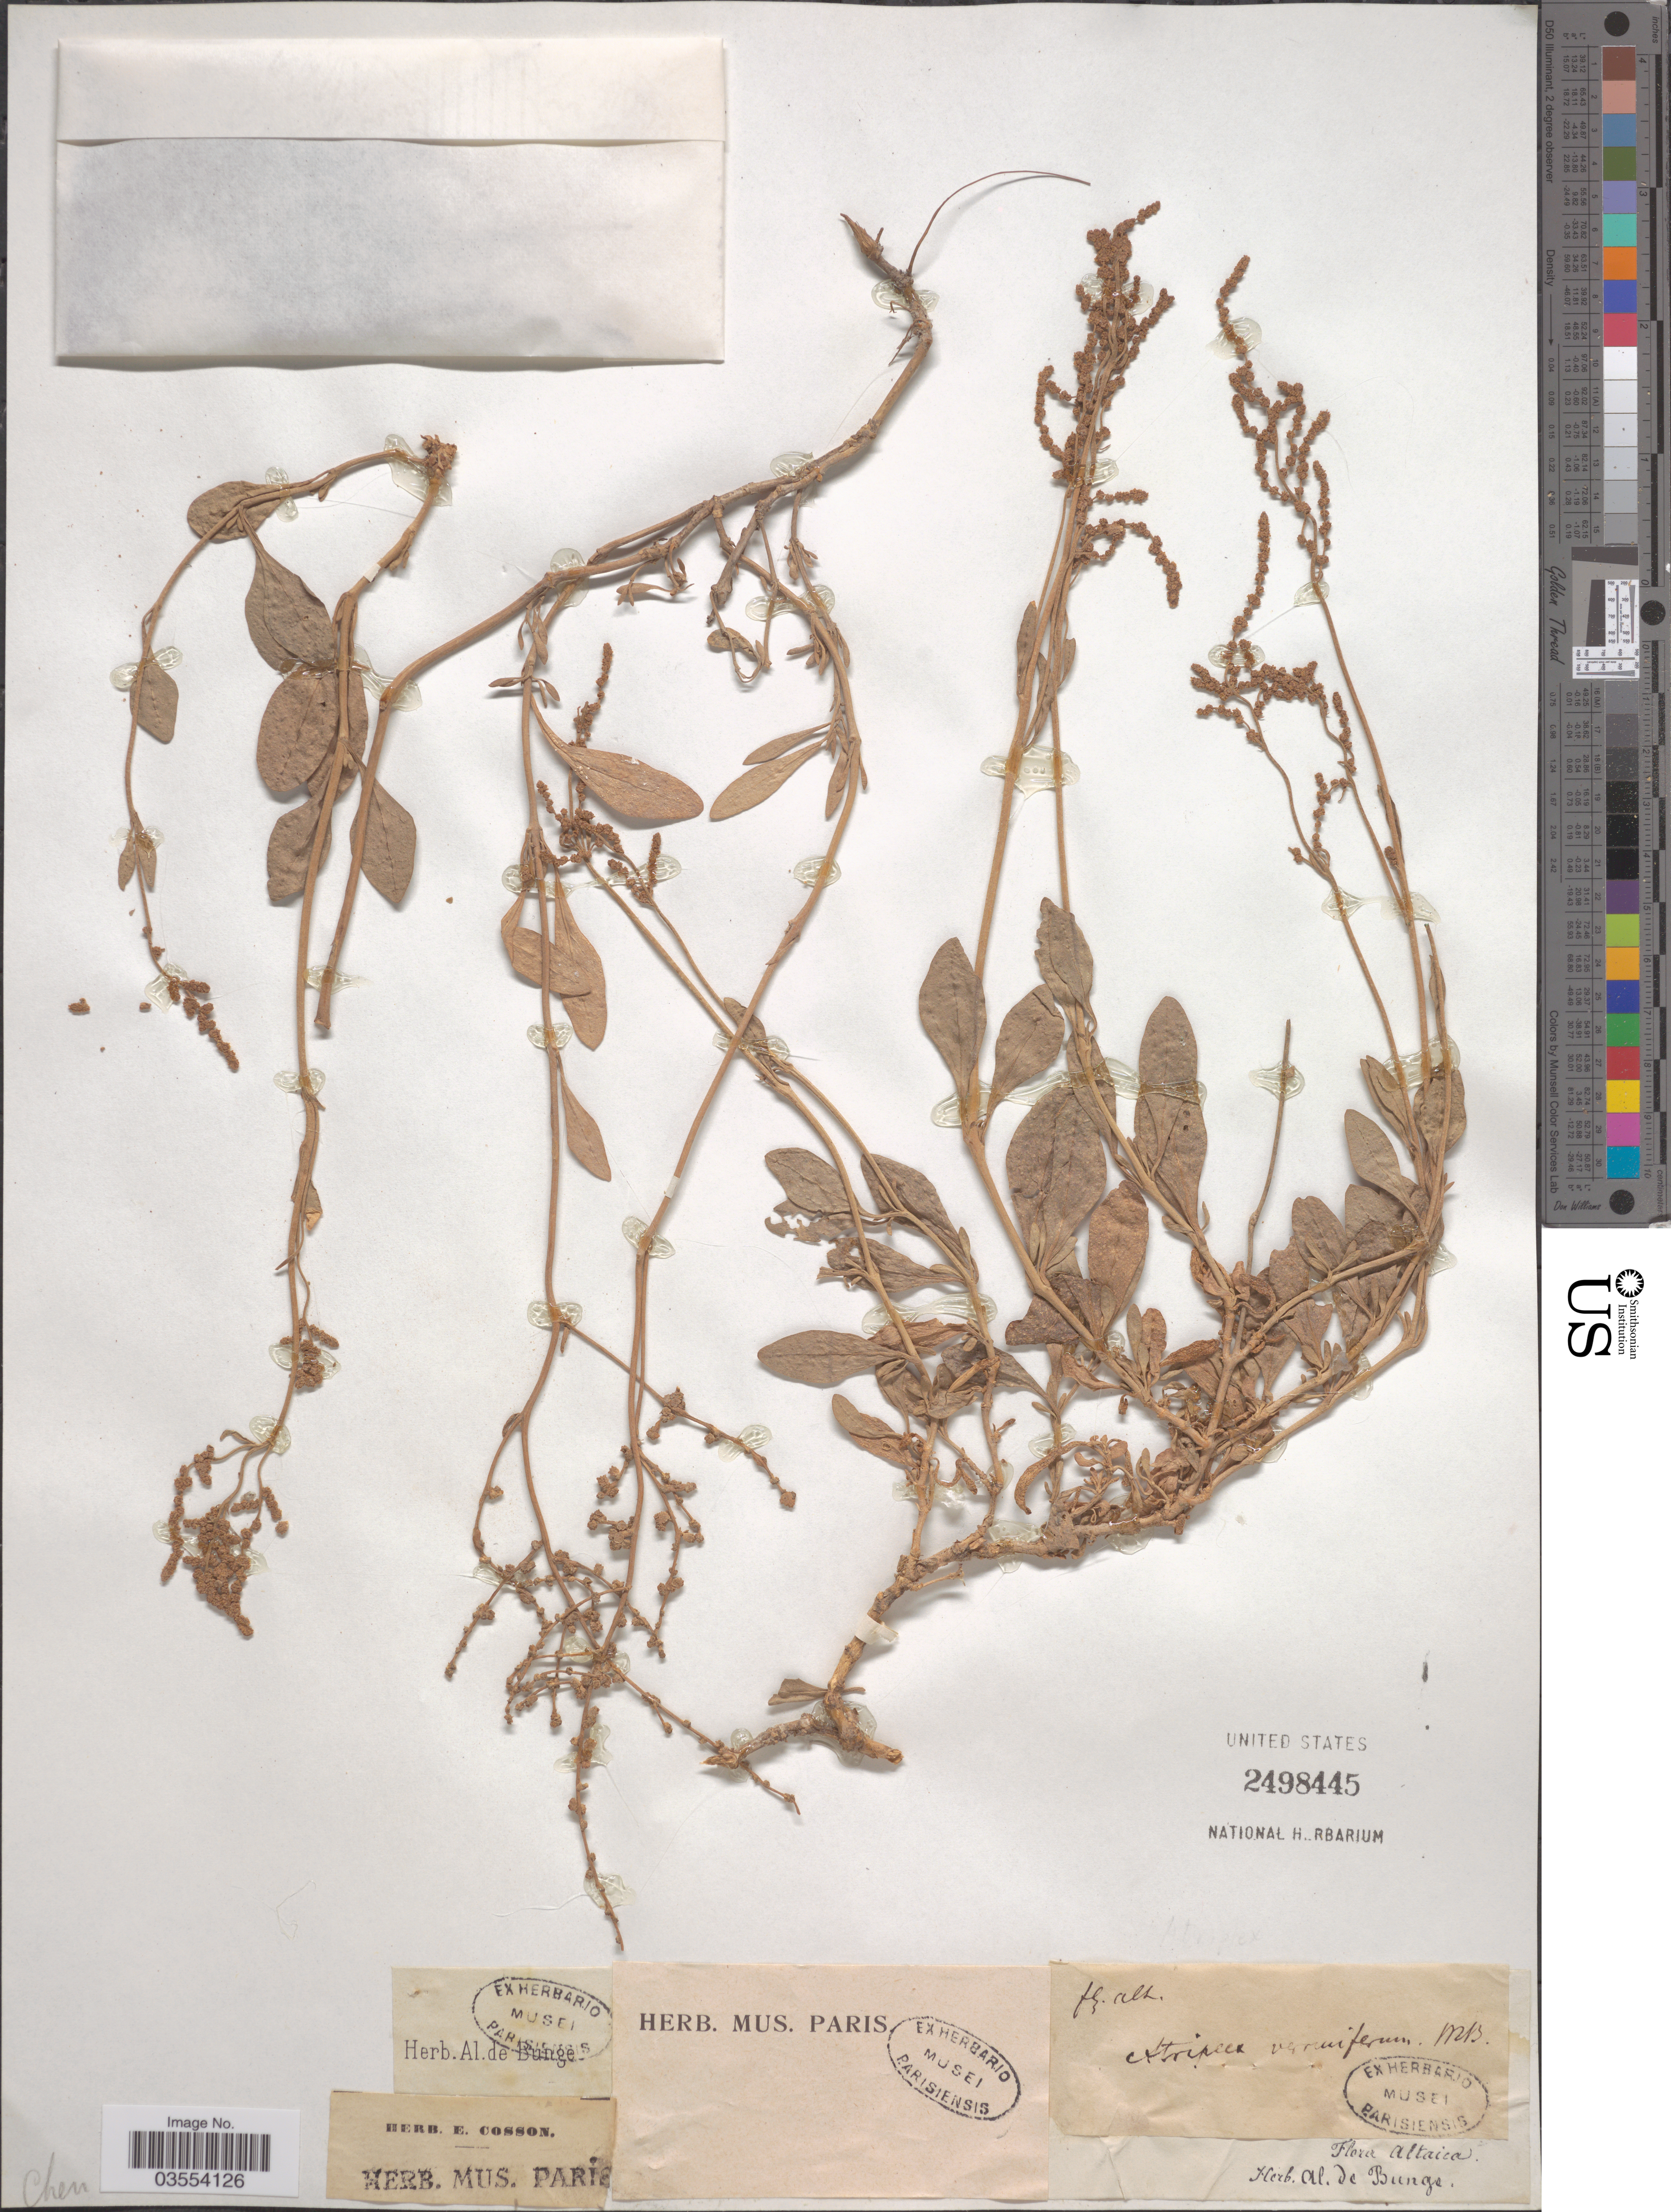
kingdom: Plantae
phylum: Tracheophyta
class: Magnoliopsida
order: Caryophyllales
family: Amaranthaceae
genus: Atriplex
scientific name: Atriplex sp.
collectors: ex herb. Bunge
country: Russian Federation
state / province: Altai Republic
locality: Altaica.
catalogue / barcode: US 2498445